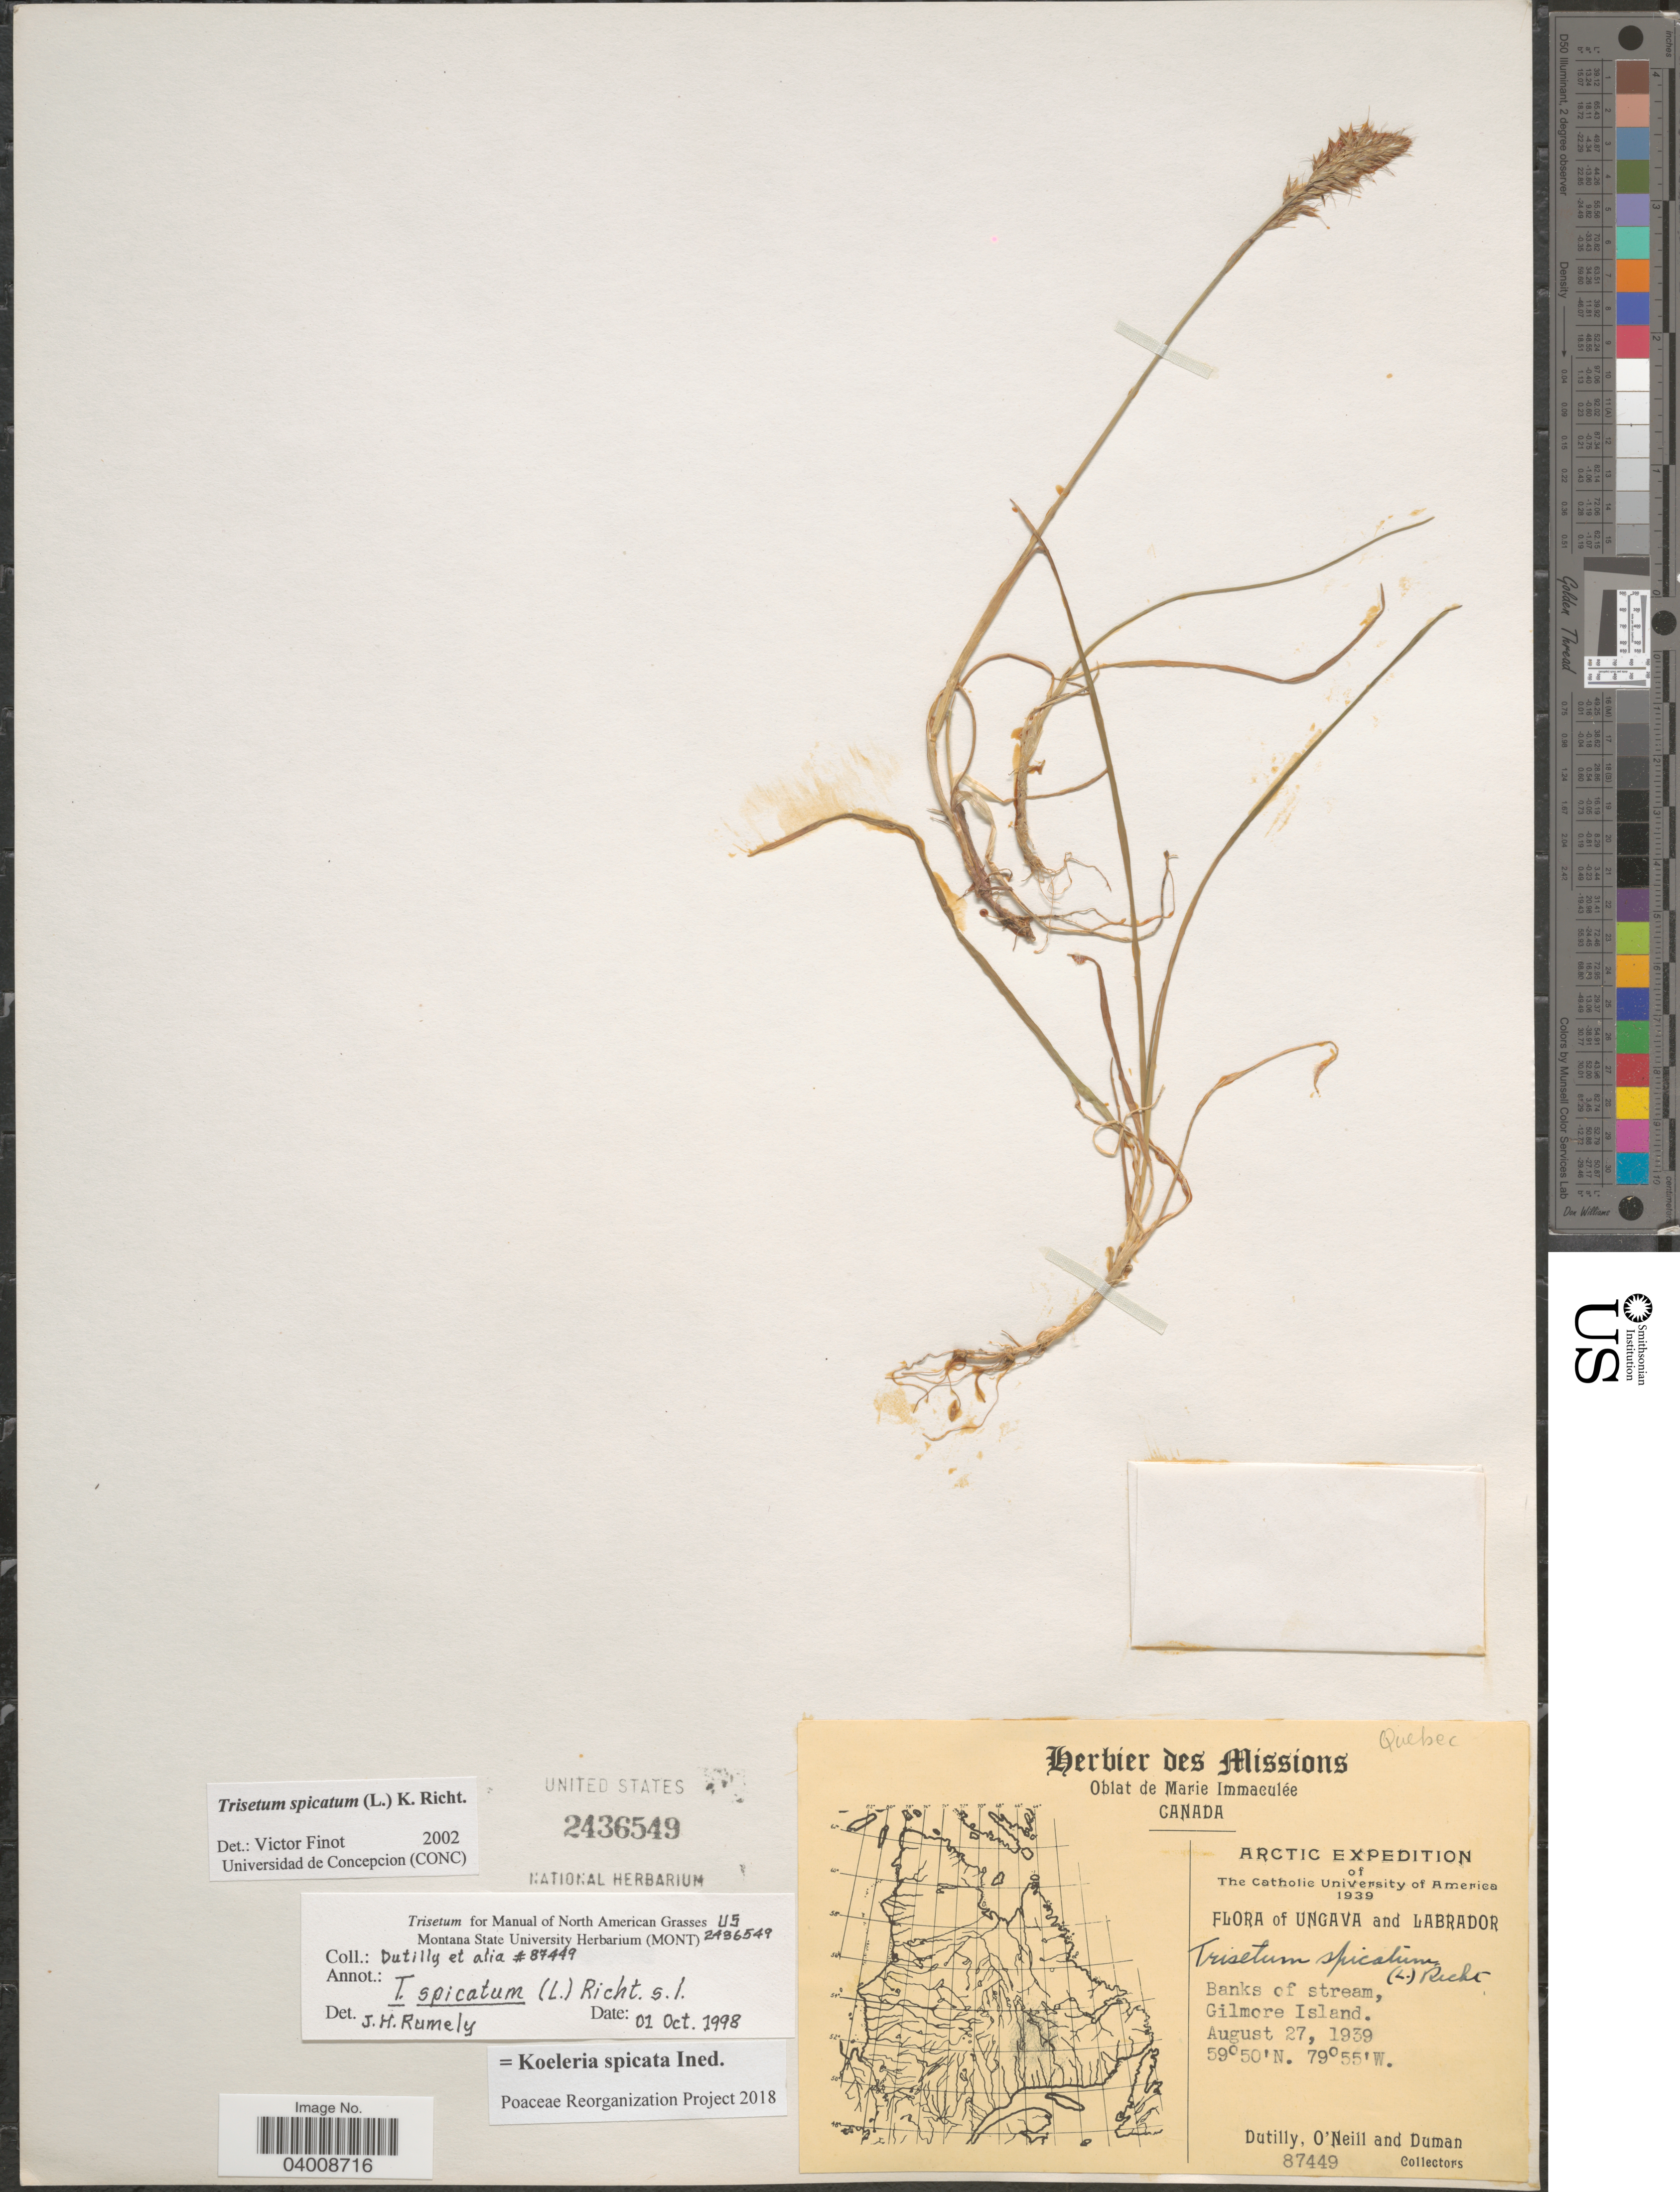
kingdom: Plantae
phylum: Tracheophyta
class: Liliopsida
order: Poales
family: Poaceae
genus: Koeleria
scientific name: Koeleria spicata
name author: (L.) Barberá et al.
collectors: -. Dutilly, -. O'Neill & -. Duman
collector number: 87449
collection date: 1939-08-27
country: Canada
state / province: Quebec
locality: Quebec. Ungava and Labrador. Gilmore Island.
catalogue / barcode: US 2436549